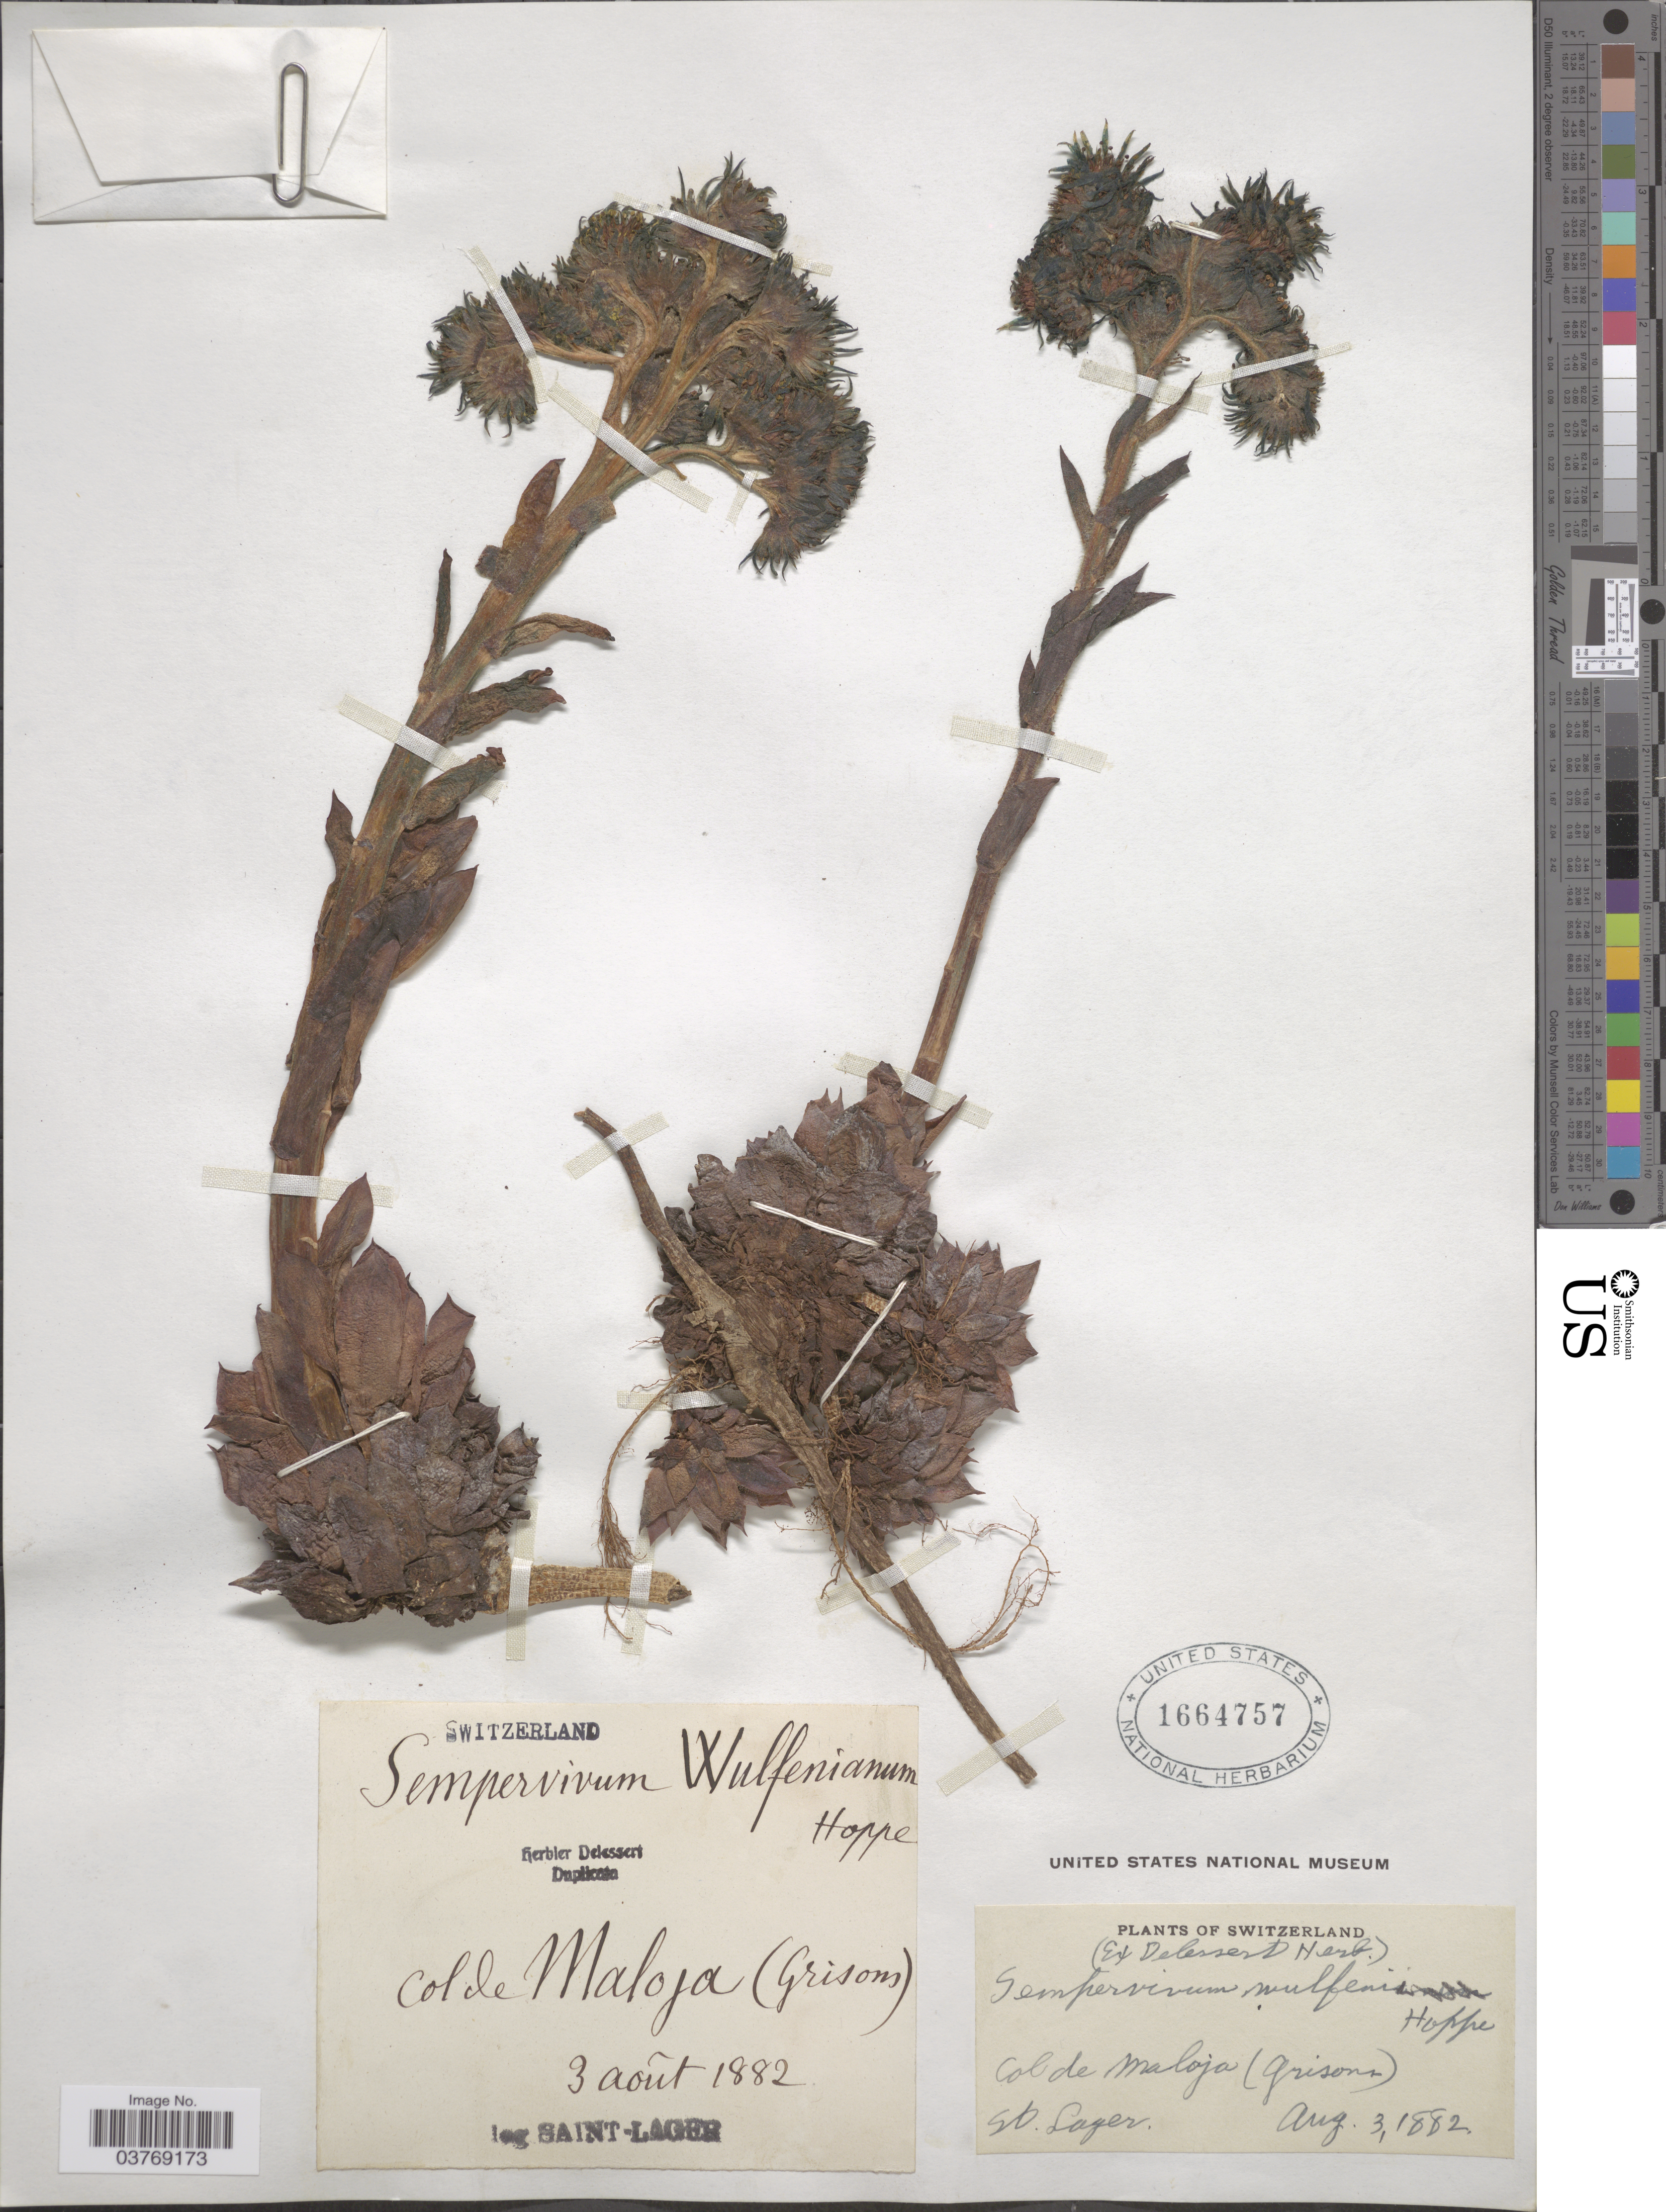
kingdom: Plantae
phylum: Tracheophyta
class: Magnoliopsida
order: Saxifragales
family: Crassulaceae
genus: Sempervivum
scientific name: Sempervivum wulfenii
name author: Hoppe ex Mert. & W.D.J. Koch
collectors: Saint-Lager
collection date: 1882-08-03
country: Switzerland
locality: Col de Maloja (Grisons).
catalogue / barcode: US 1664757